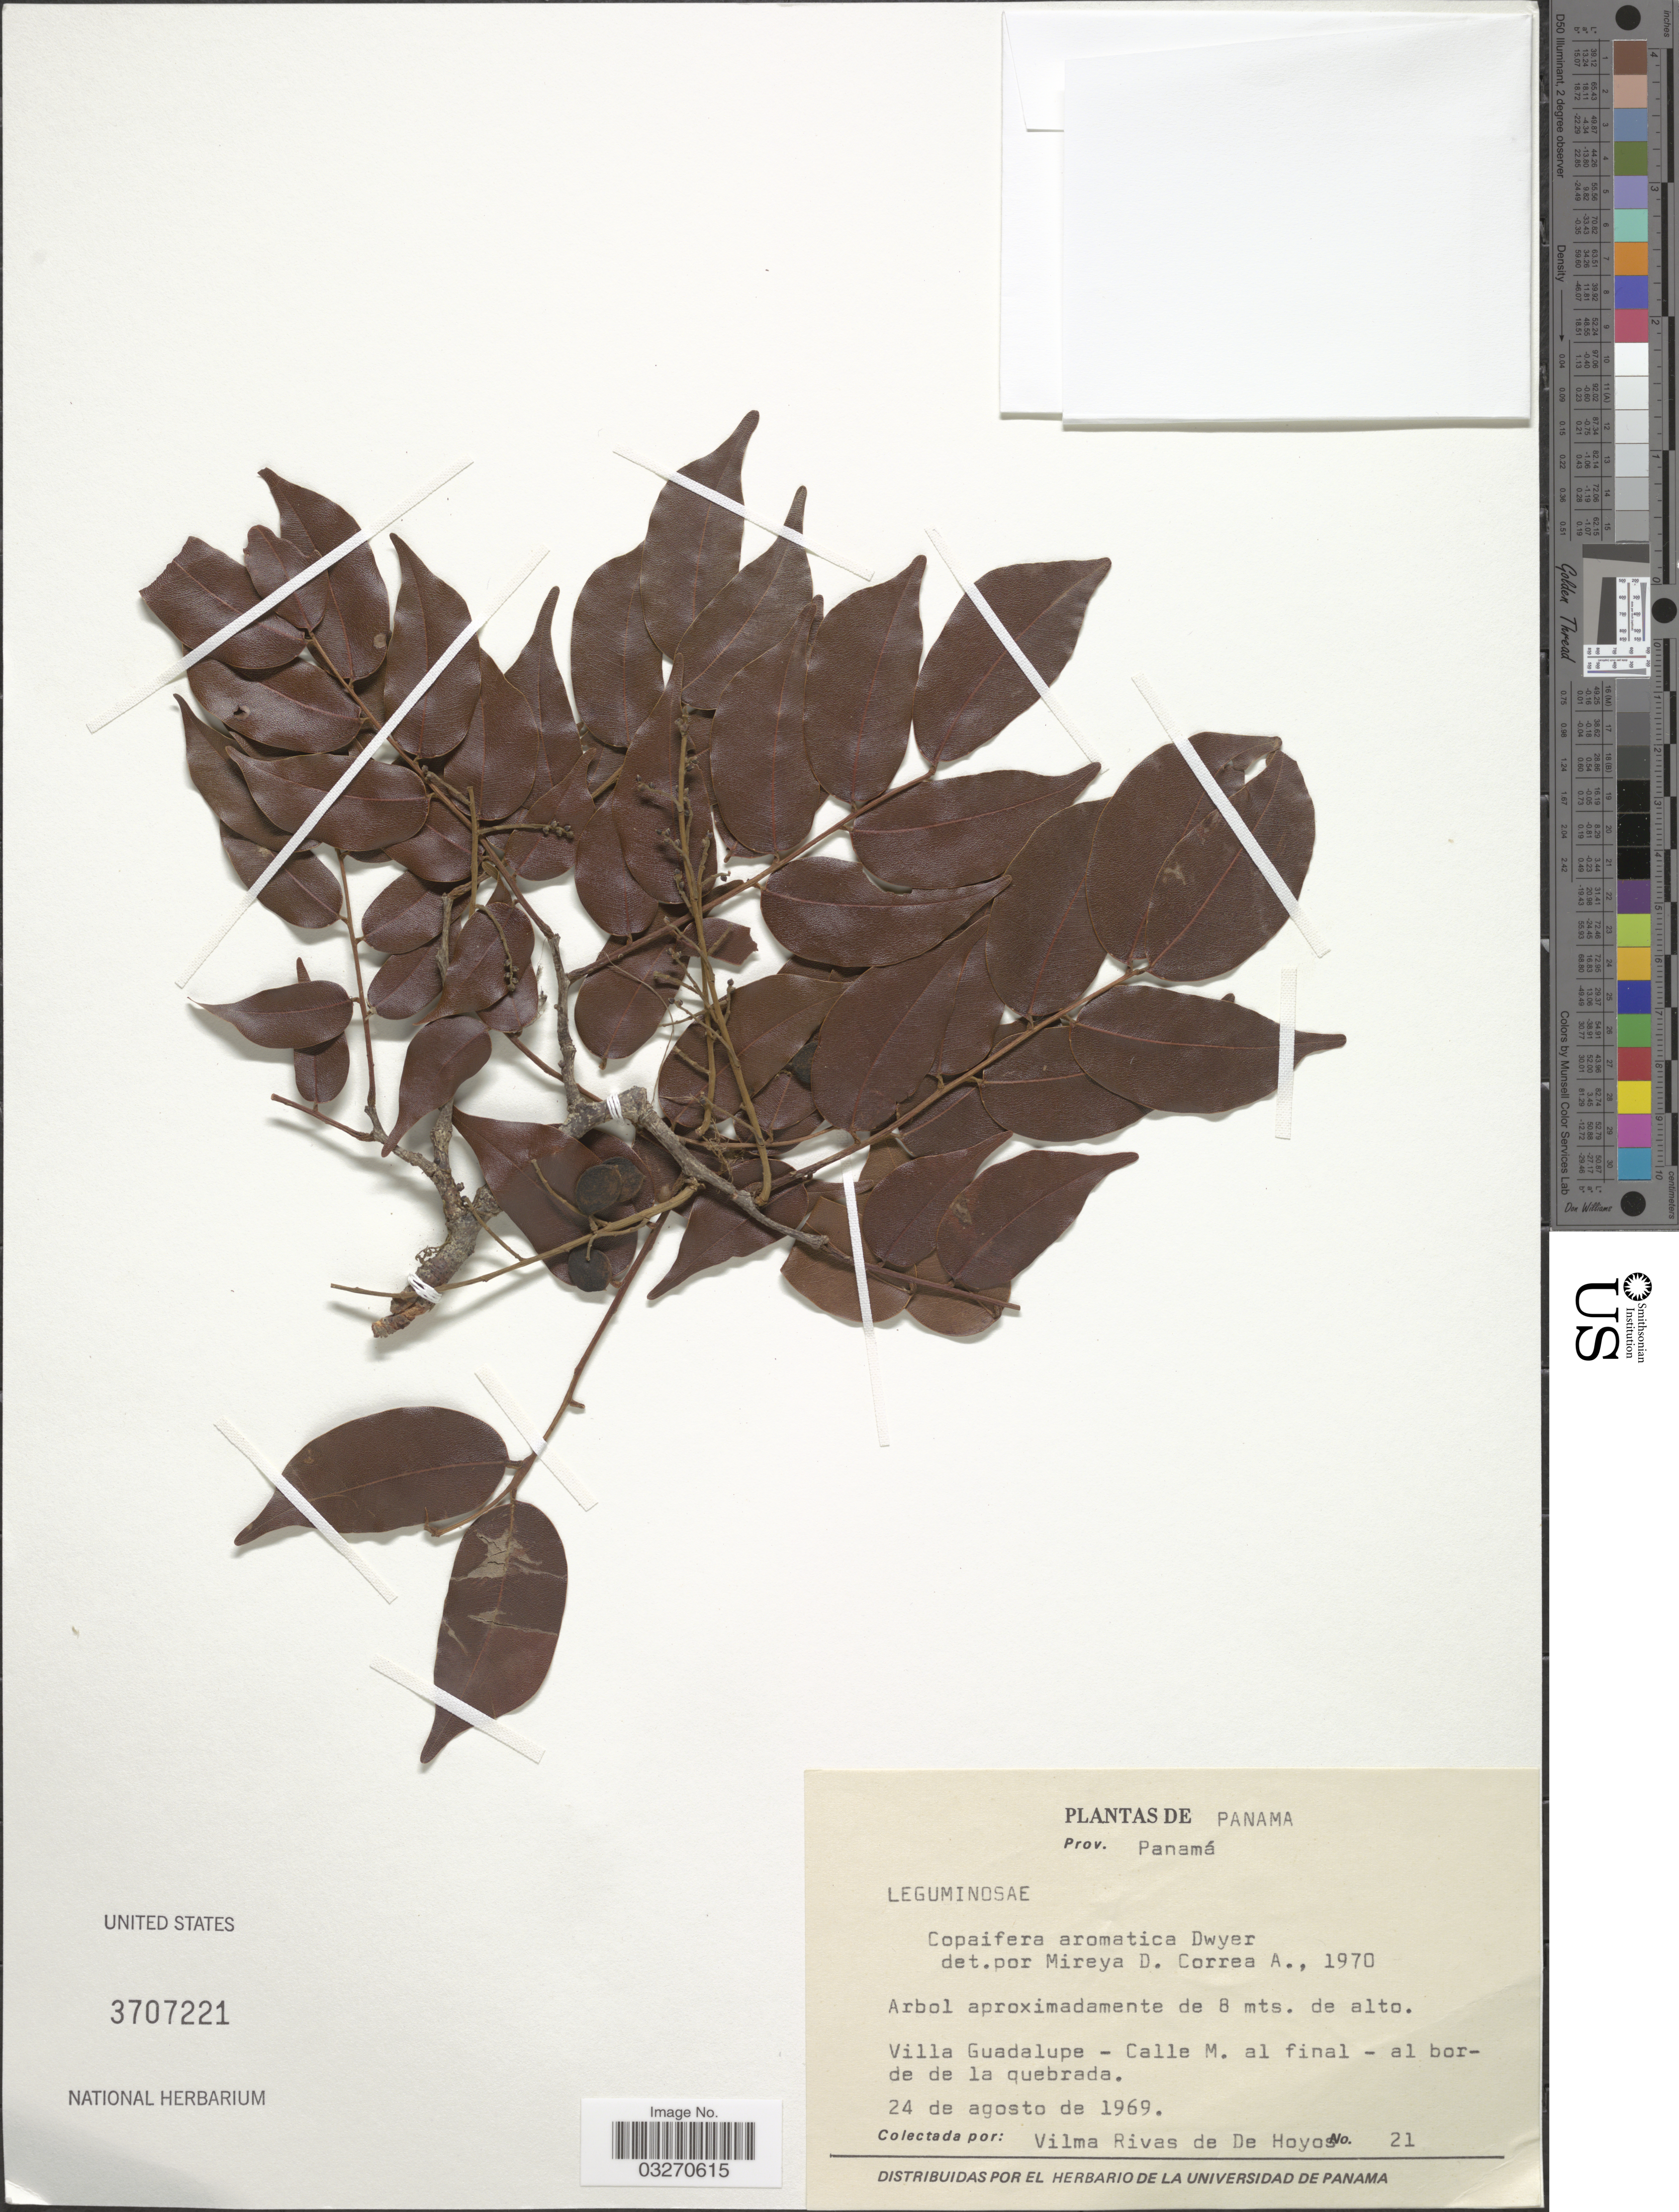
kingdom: Plantae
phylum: Tracheophyta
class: Magnoliopsida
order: Fabales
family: Fabaceae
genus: Copaifera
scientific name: Copaifera aromatica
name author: Dwyer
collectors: V. De Hoyos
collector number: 21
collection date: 1969-08-24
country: Panama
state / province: Panamá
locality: Prov. Panamá. Villa Guadalupe - Calle M. al final - al borde de la quebrada.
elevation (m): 8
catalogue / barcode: US 3707221